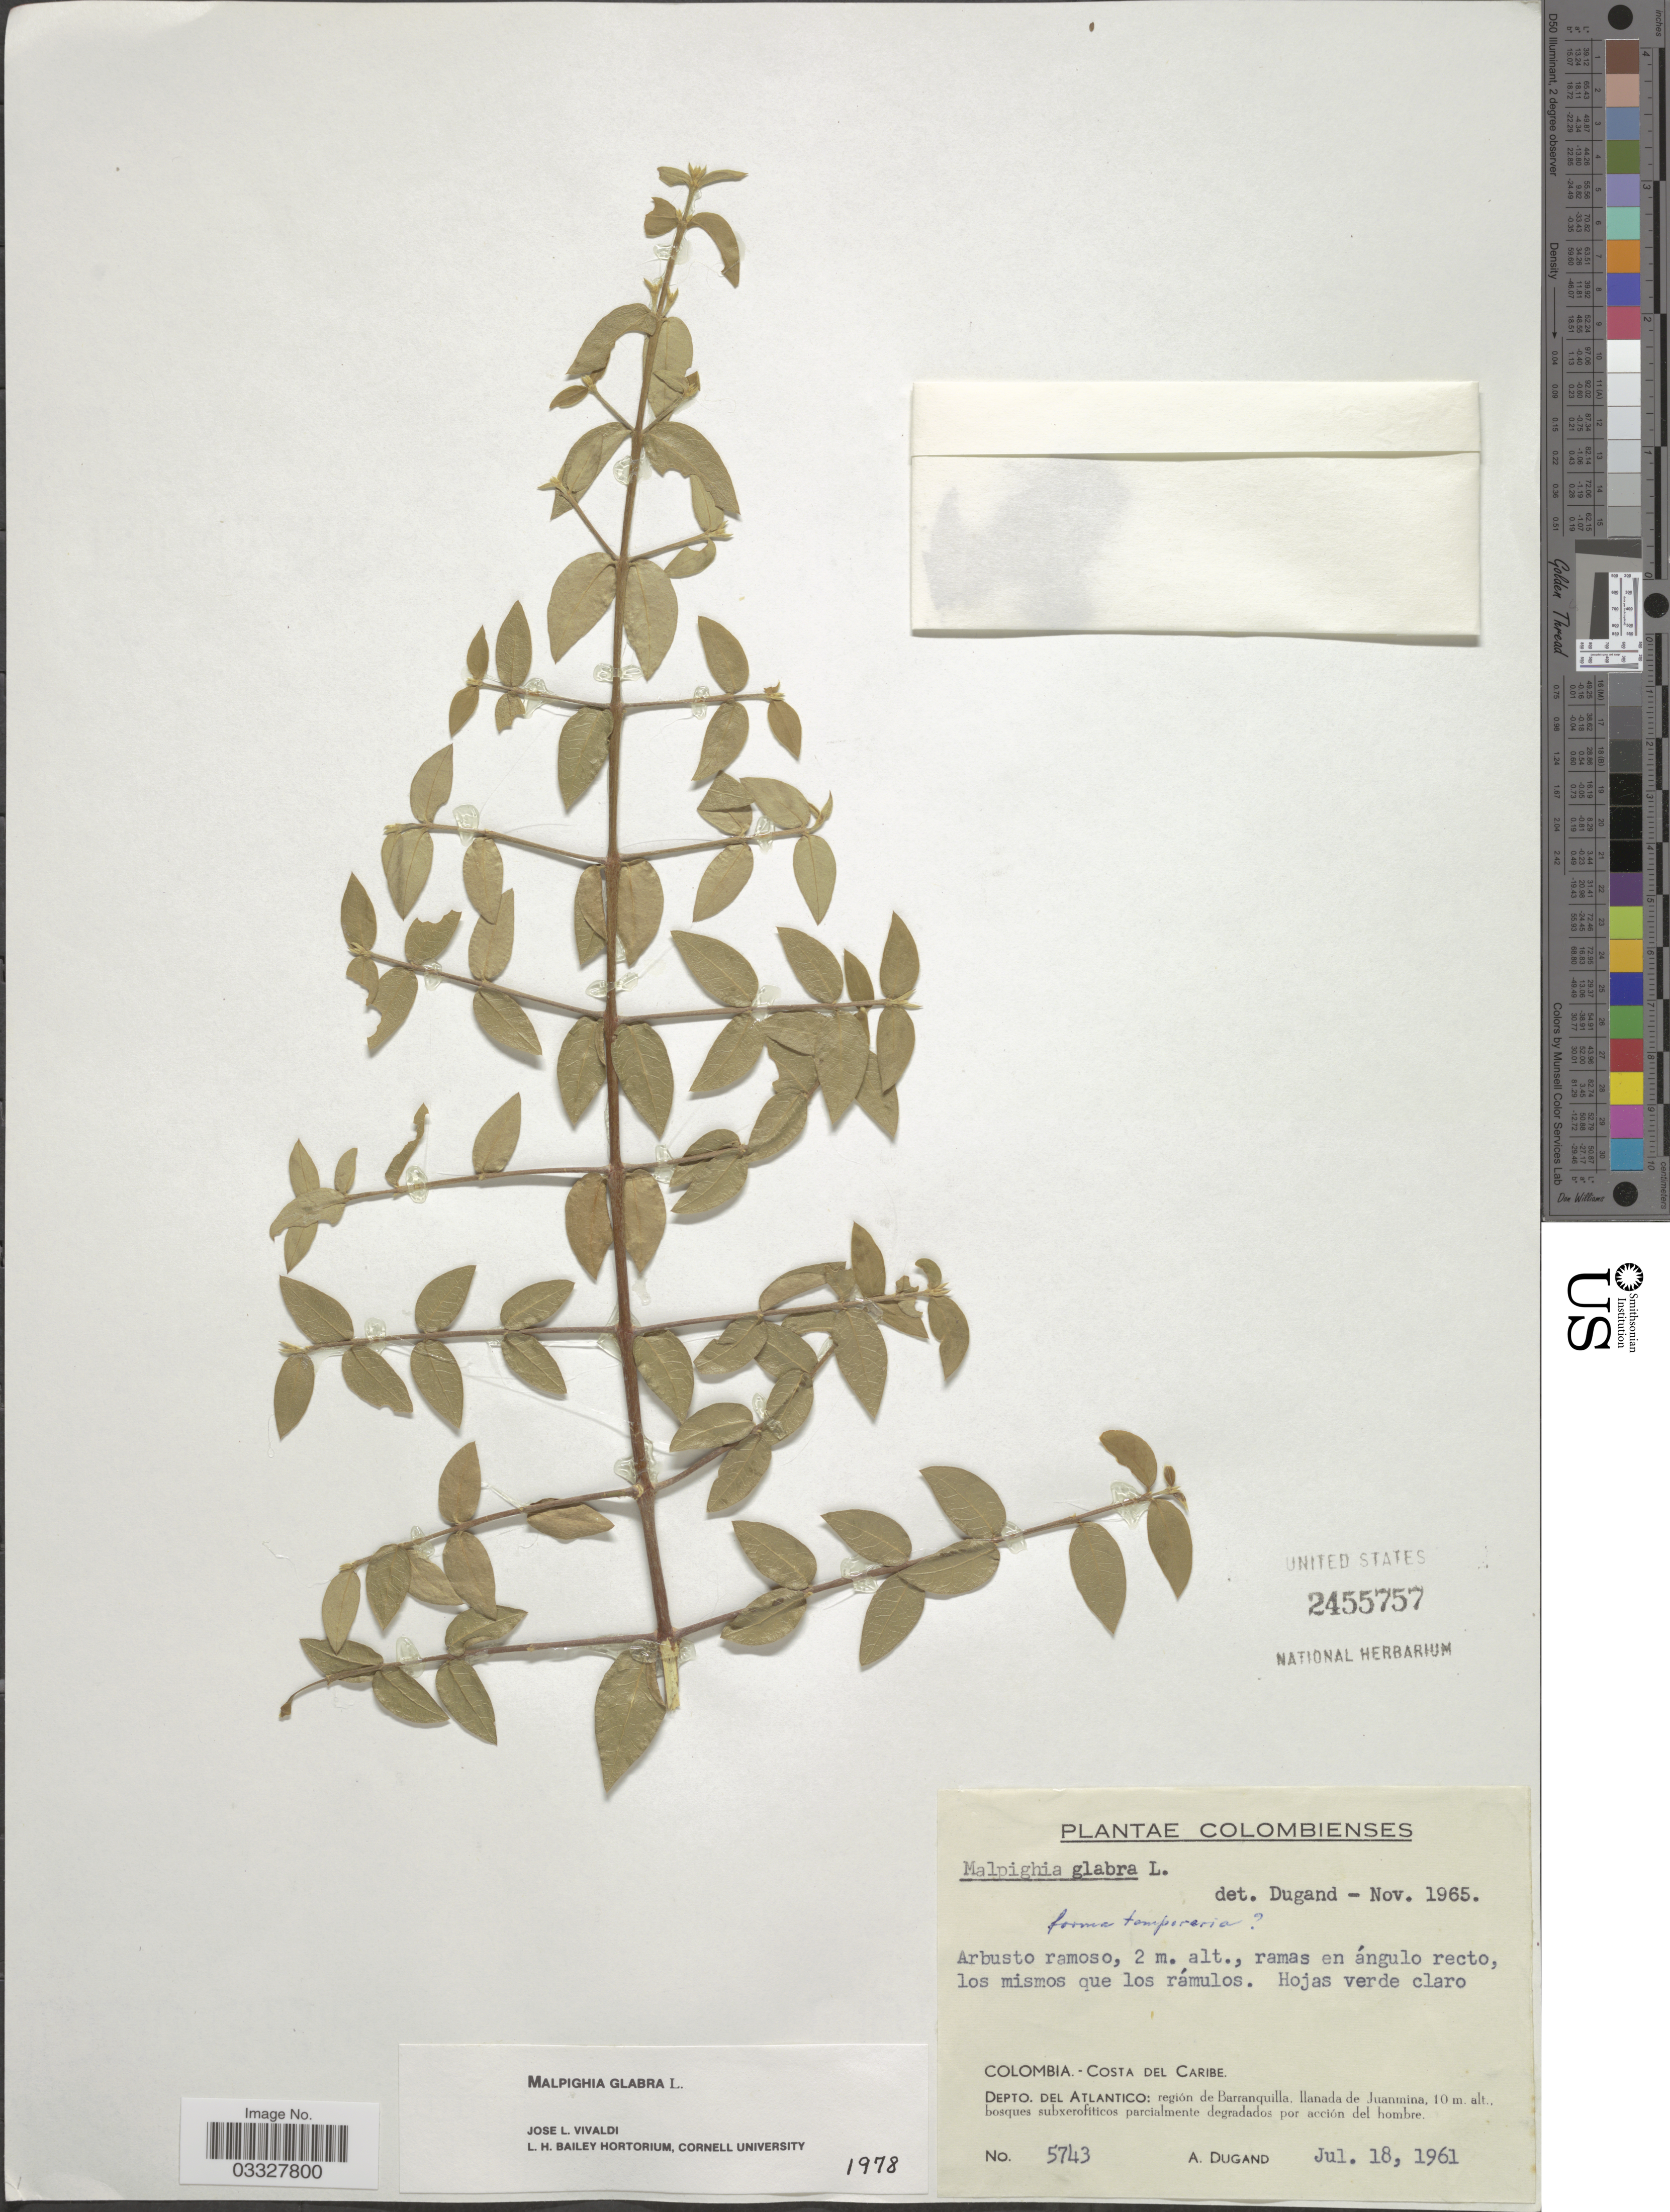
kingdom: Plantae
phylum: Tracheophyta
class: Magnoliopsida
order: Malpighiales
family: Malpighiaceae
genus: Malpighia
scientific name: Malpighia glabra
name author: L.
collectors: A. Dugand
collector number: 5743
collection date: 1961-07-18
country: Colombia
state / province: Atlántico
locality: Costa del Caribe. Depto. del Atlantico: región de Barranquilla, llanada de Juanmina.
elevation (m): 10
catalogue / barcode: US 2455757